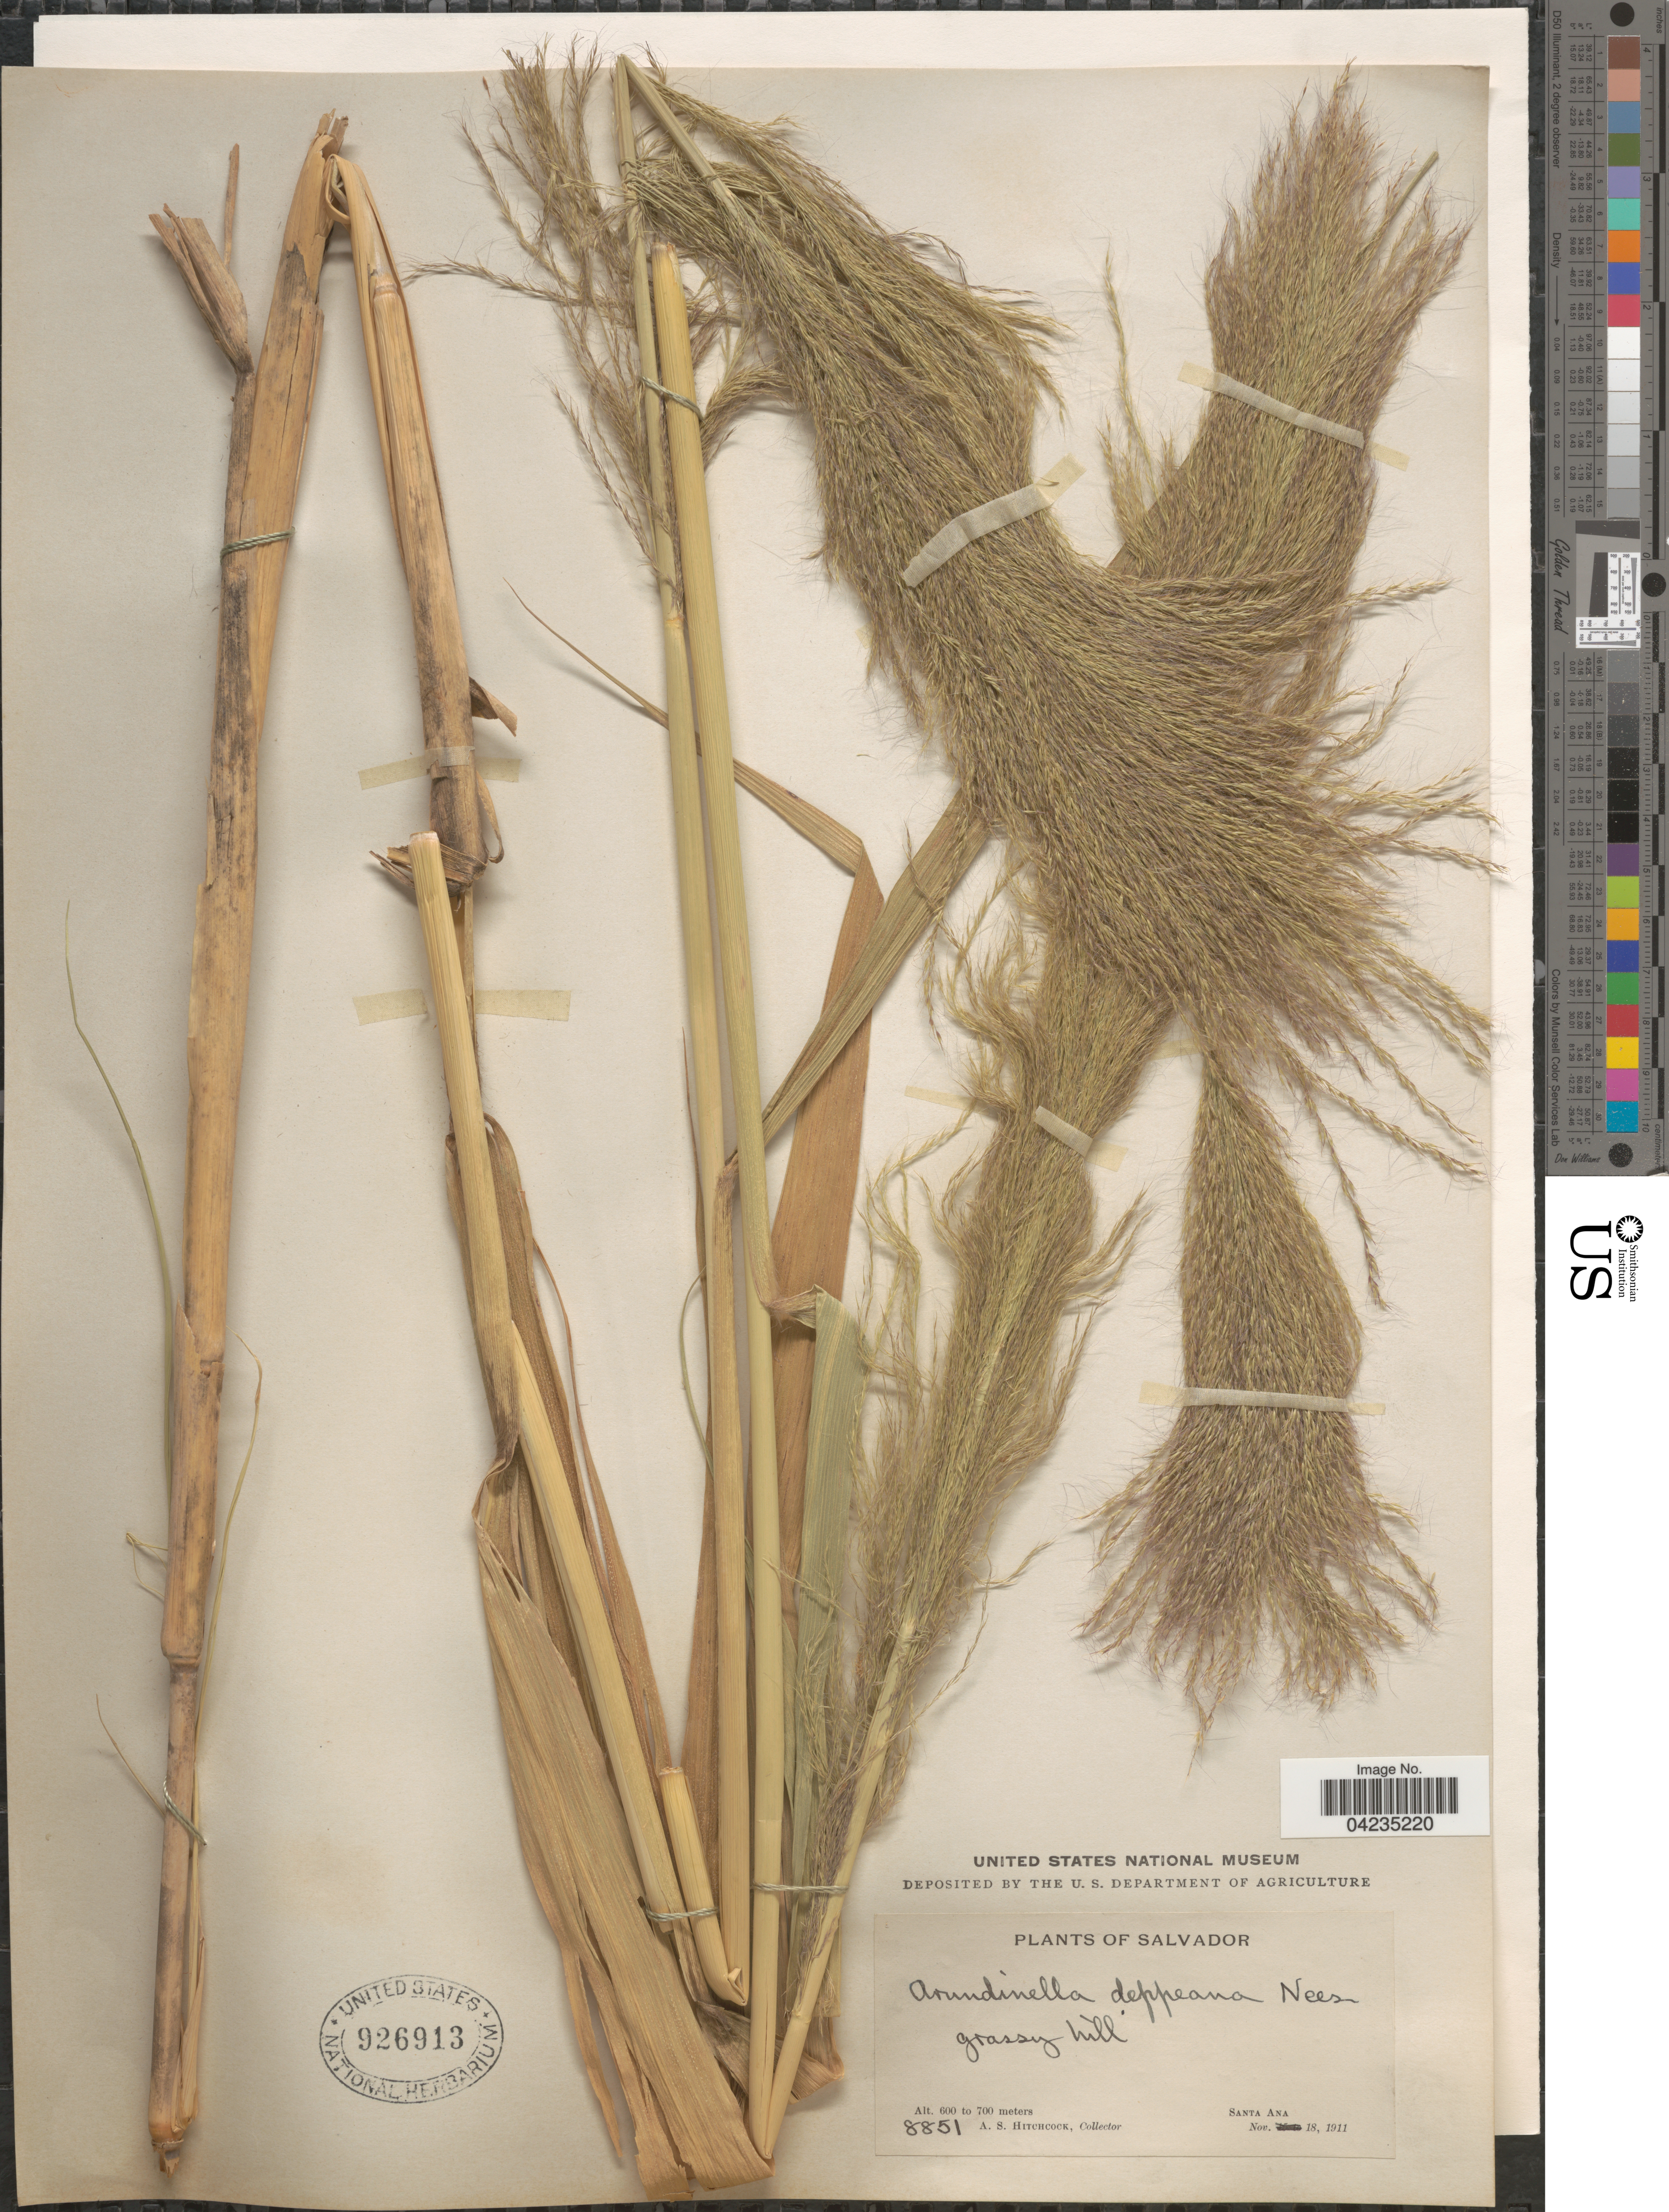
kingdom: Plantae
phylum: Tracheophyta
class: Liliopsida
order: Poales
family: Poaceae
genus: Arundinella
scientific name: Arundinella deppeana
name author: Nees ex Steud.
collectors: A. S. Hitchcock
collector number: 8851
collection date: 1911-11-18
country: El Salvador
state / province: Santa Ana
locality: Salvador.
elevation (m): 600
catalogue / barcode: US 926913